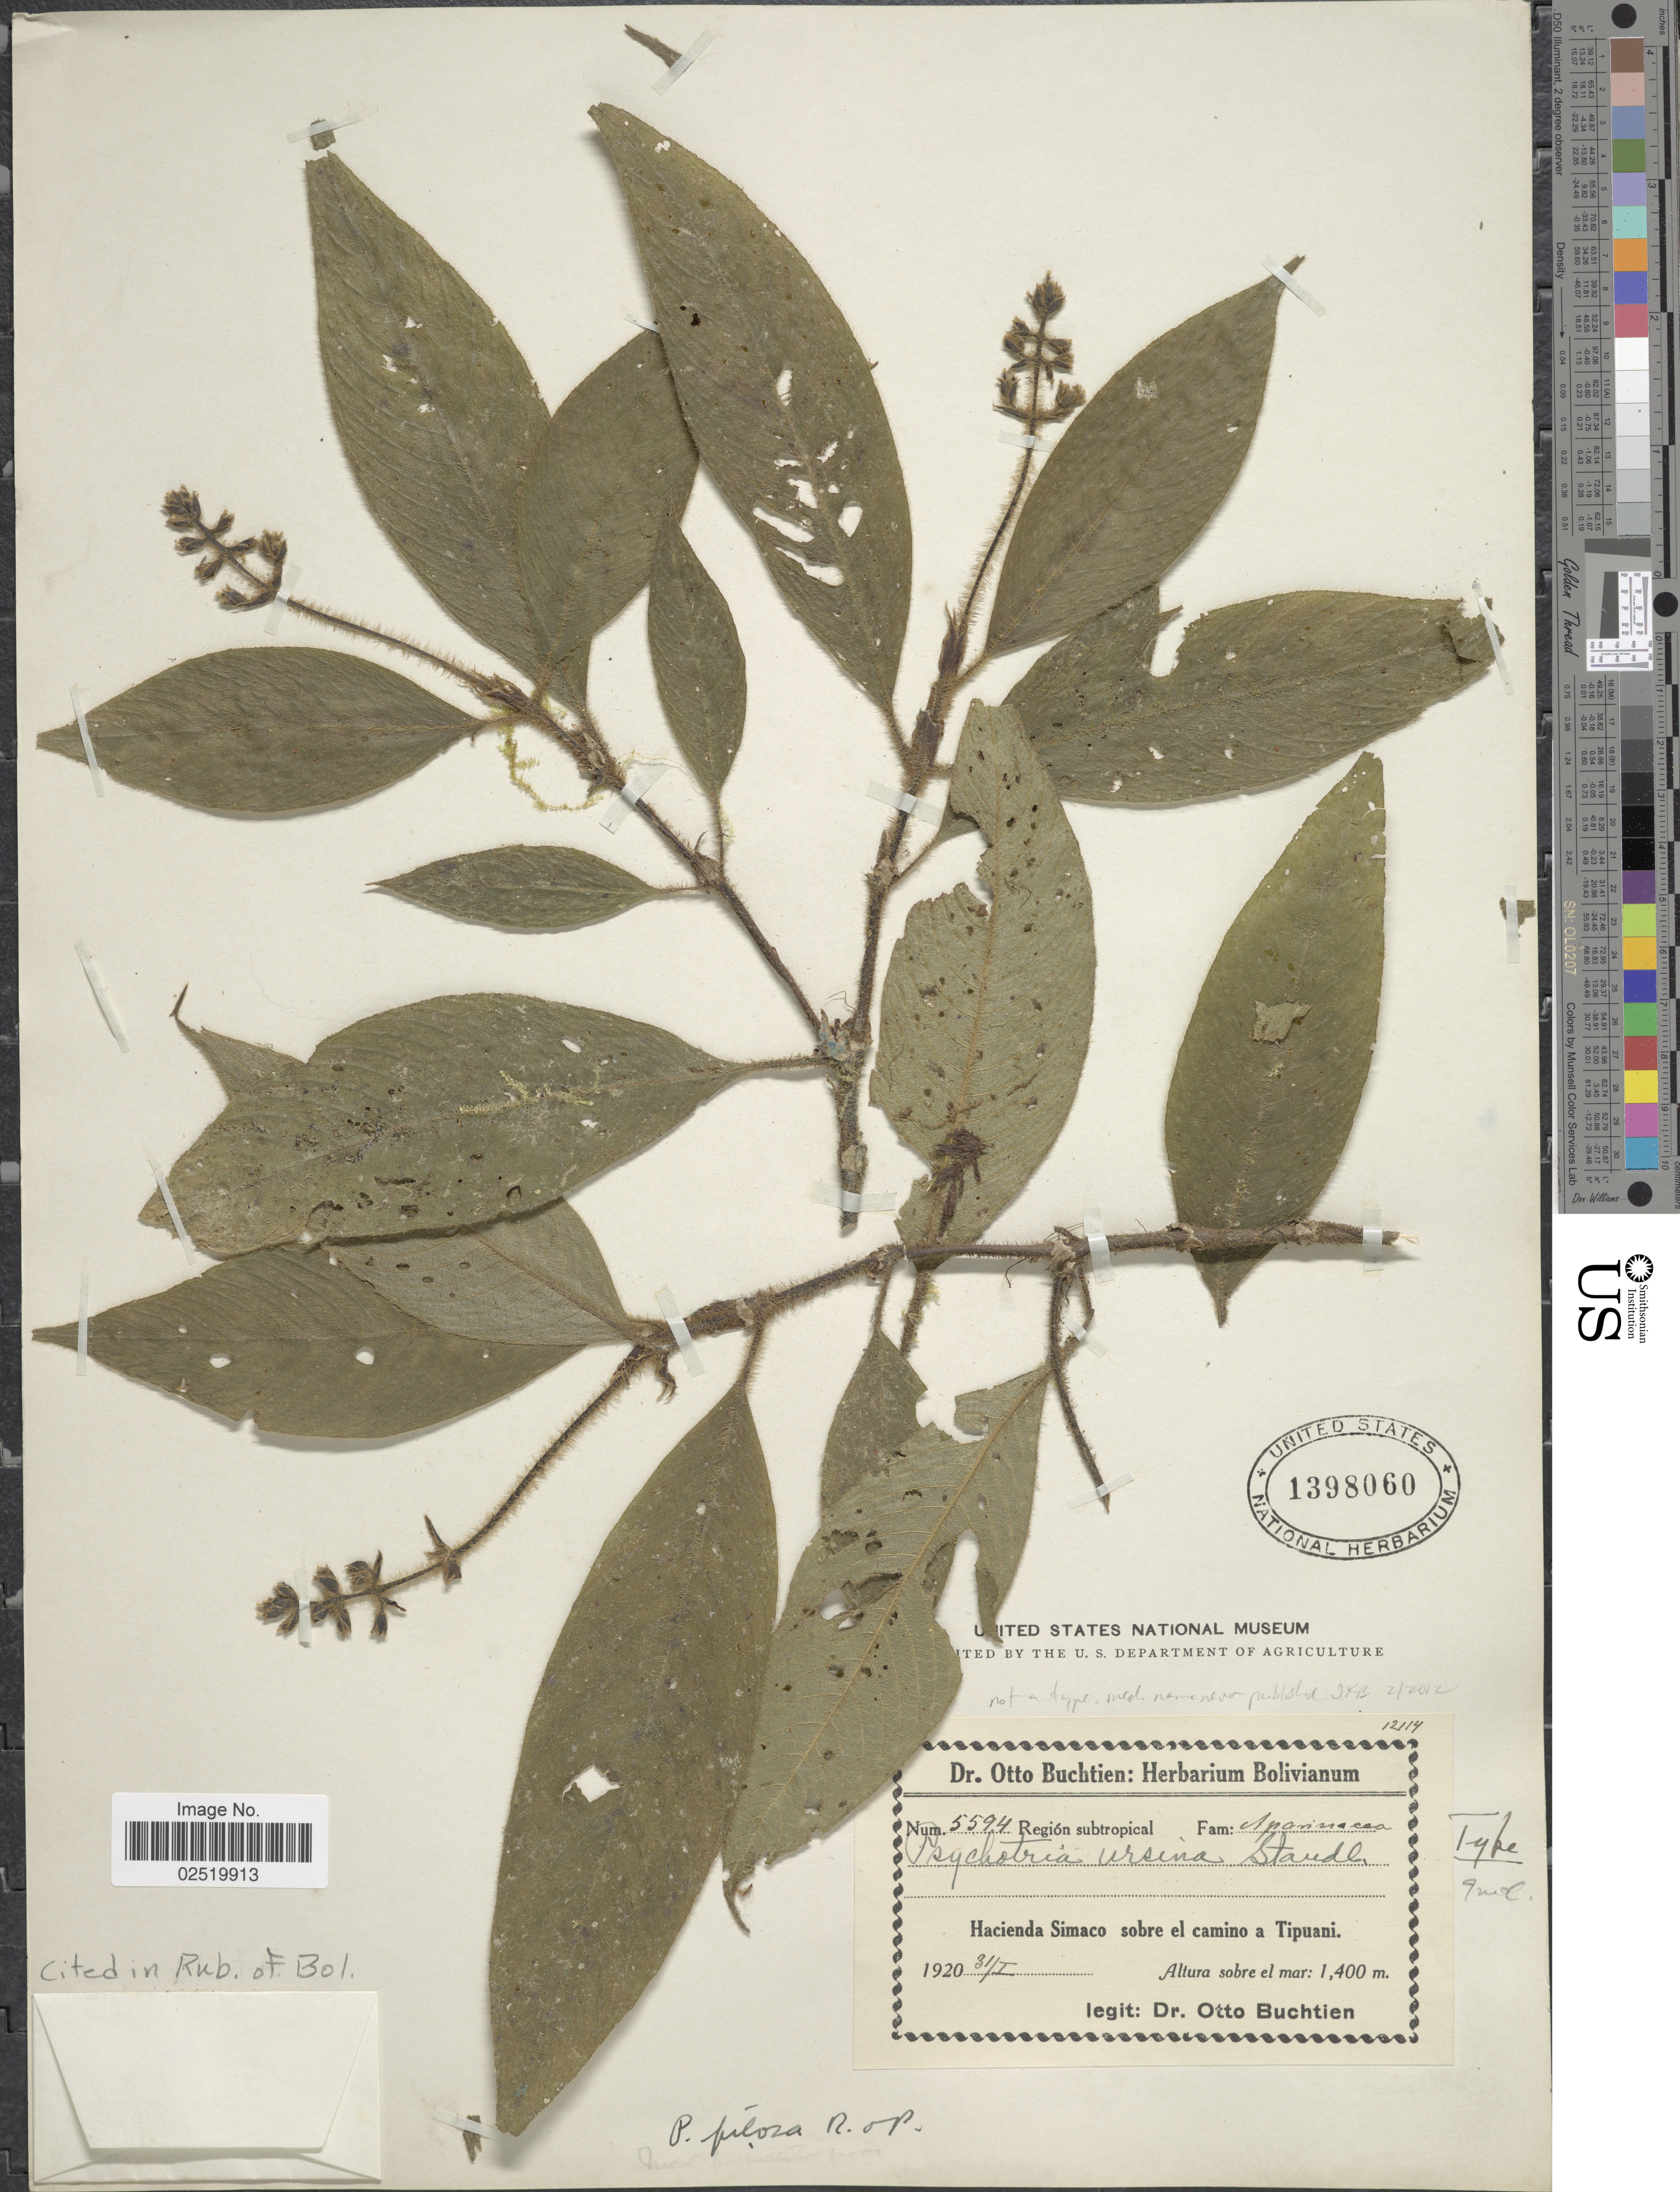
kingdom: Plantae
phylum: Tracheophyta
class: Magnoliopsida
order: Gentianales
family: Rubiaceae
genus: Psychotria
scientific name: Psychotria pilosa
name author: Ruiz & Pav.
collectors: O. Buchtien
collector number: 5594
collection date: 1920-01-31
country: Bolivia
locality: Hacienda Simaco sobre el camino a Tipuani. Region subtropical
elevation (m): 1400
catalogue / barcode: US 1398060